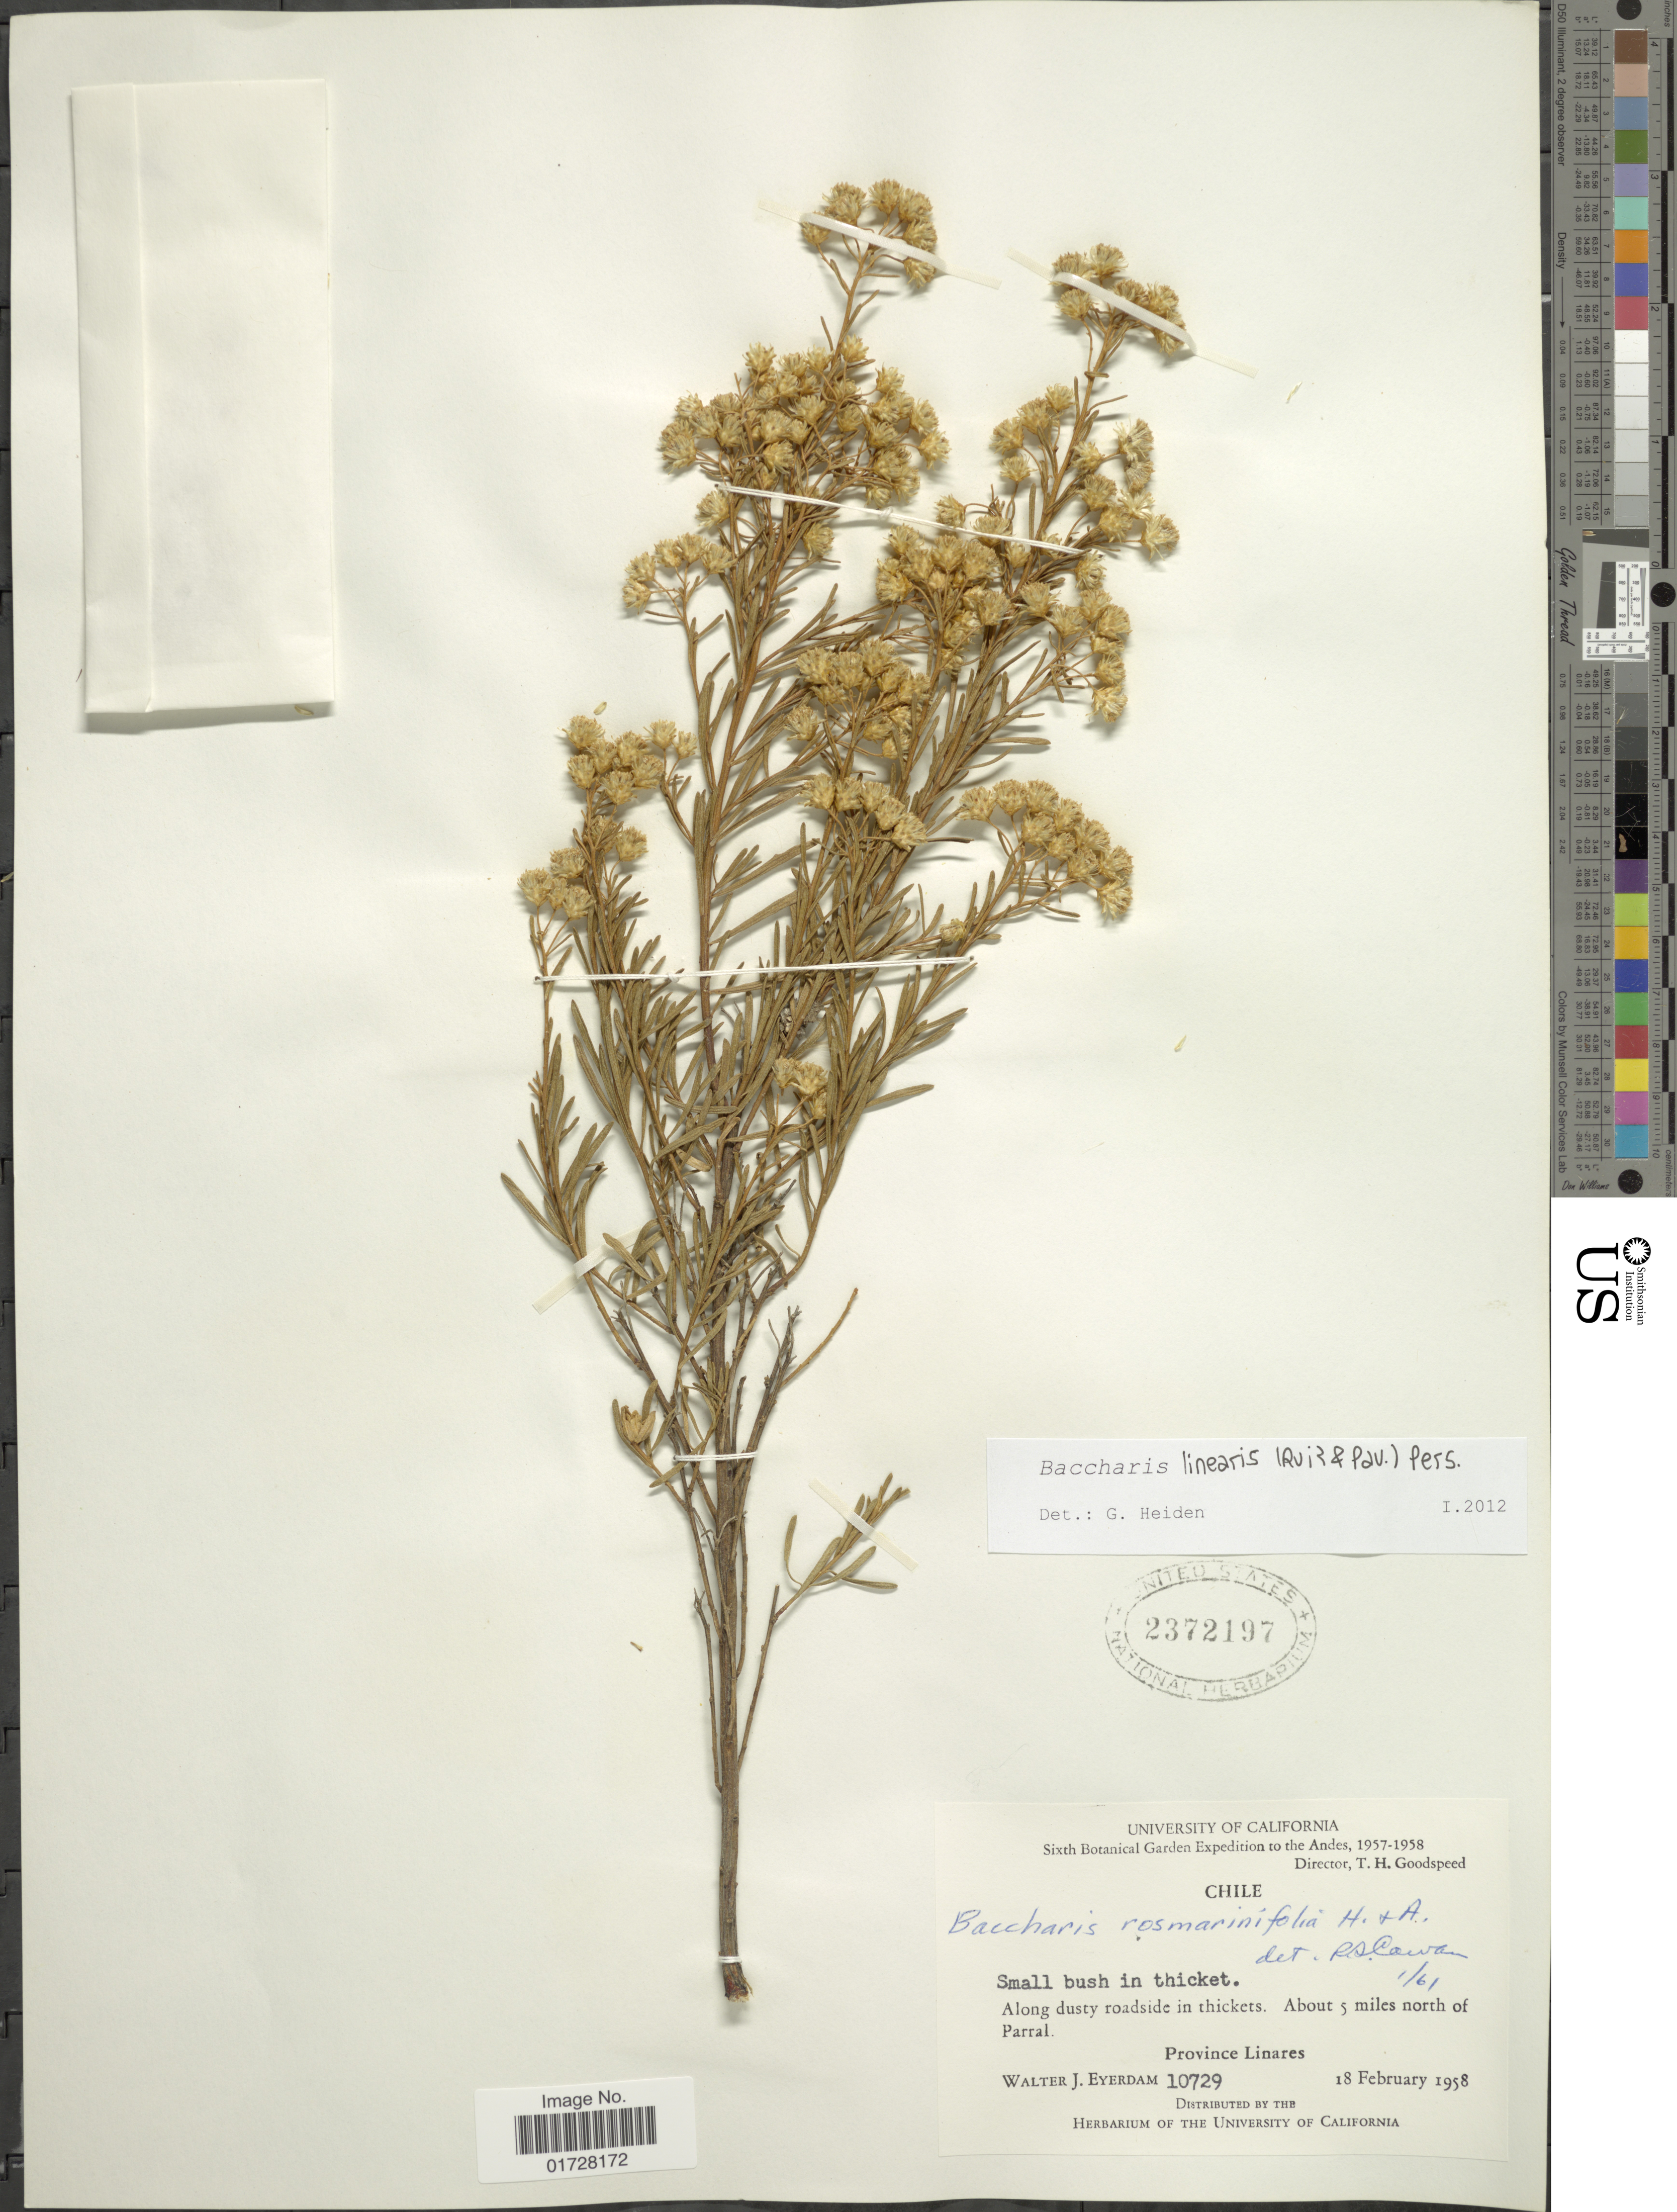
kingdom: Plantae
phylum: Tracheophyta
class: Magnoliopsida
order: Asterales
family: Asteraceae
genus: Baccharis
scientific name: Baccharis linearis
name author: (Ruiz & Pav.) Pers.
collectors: W. J. Eyerdam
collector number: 10729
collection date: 1958-02-18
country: Chile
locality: About 5 miles north of Parral, Province Linares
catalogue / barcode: US 2372197